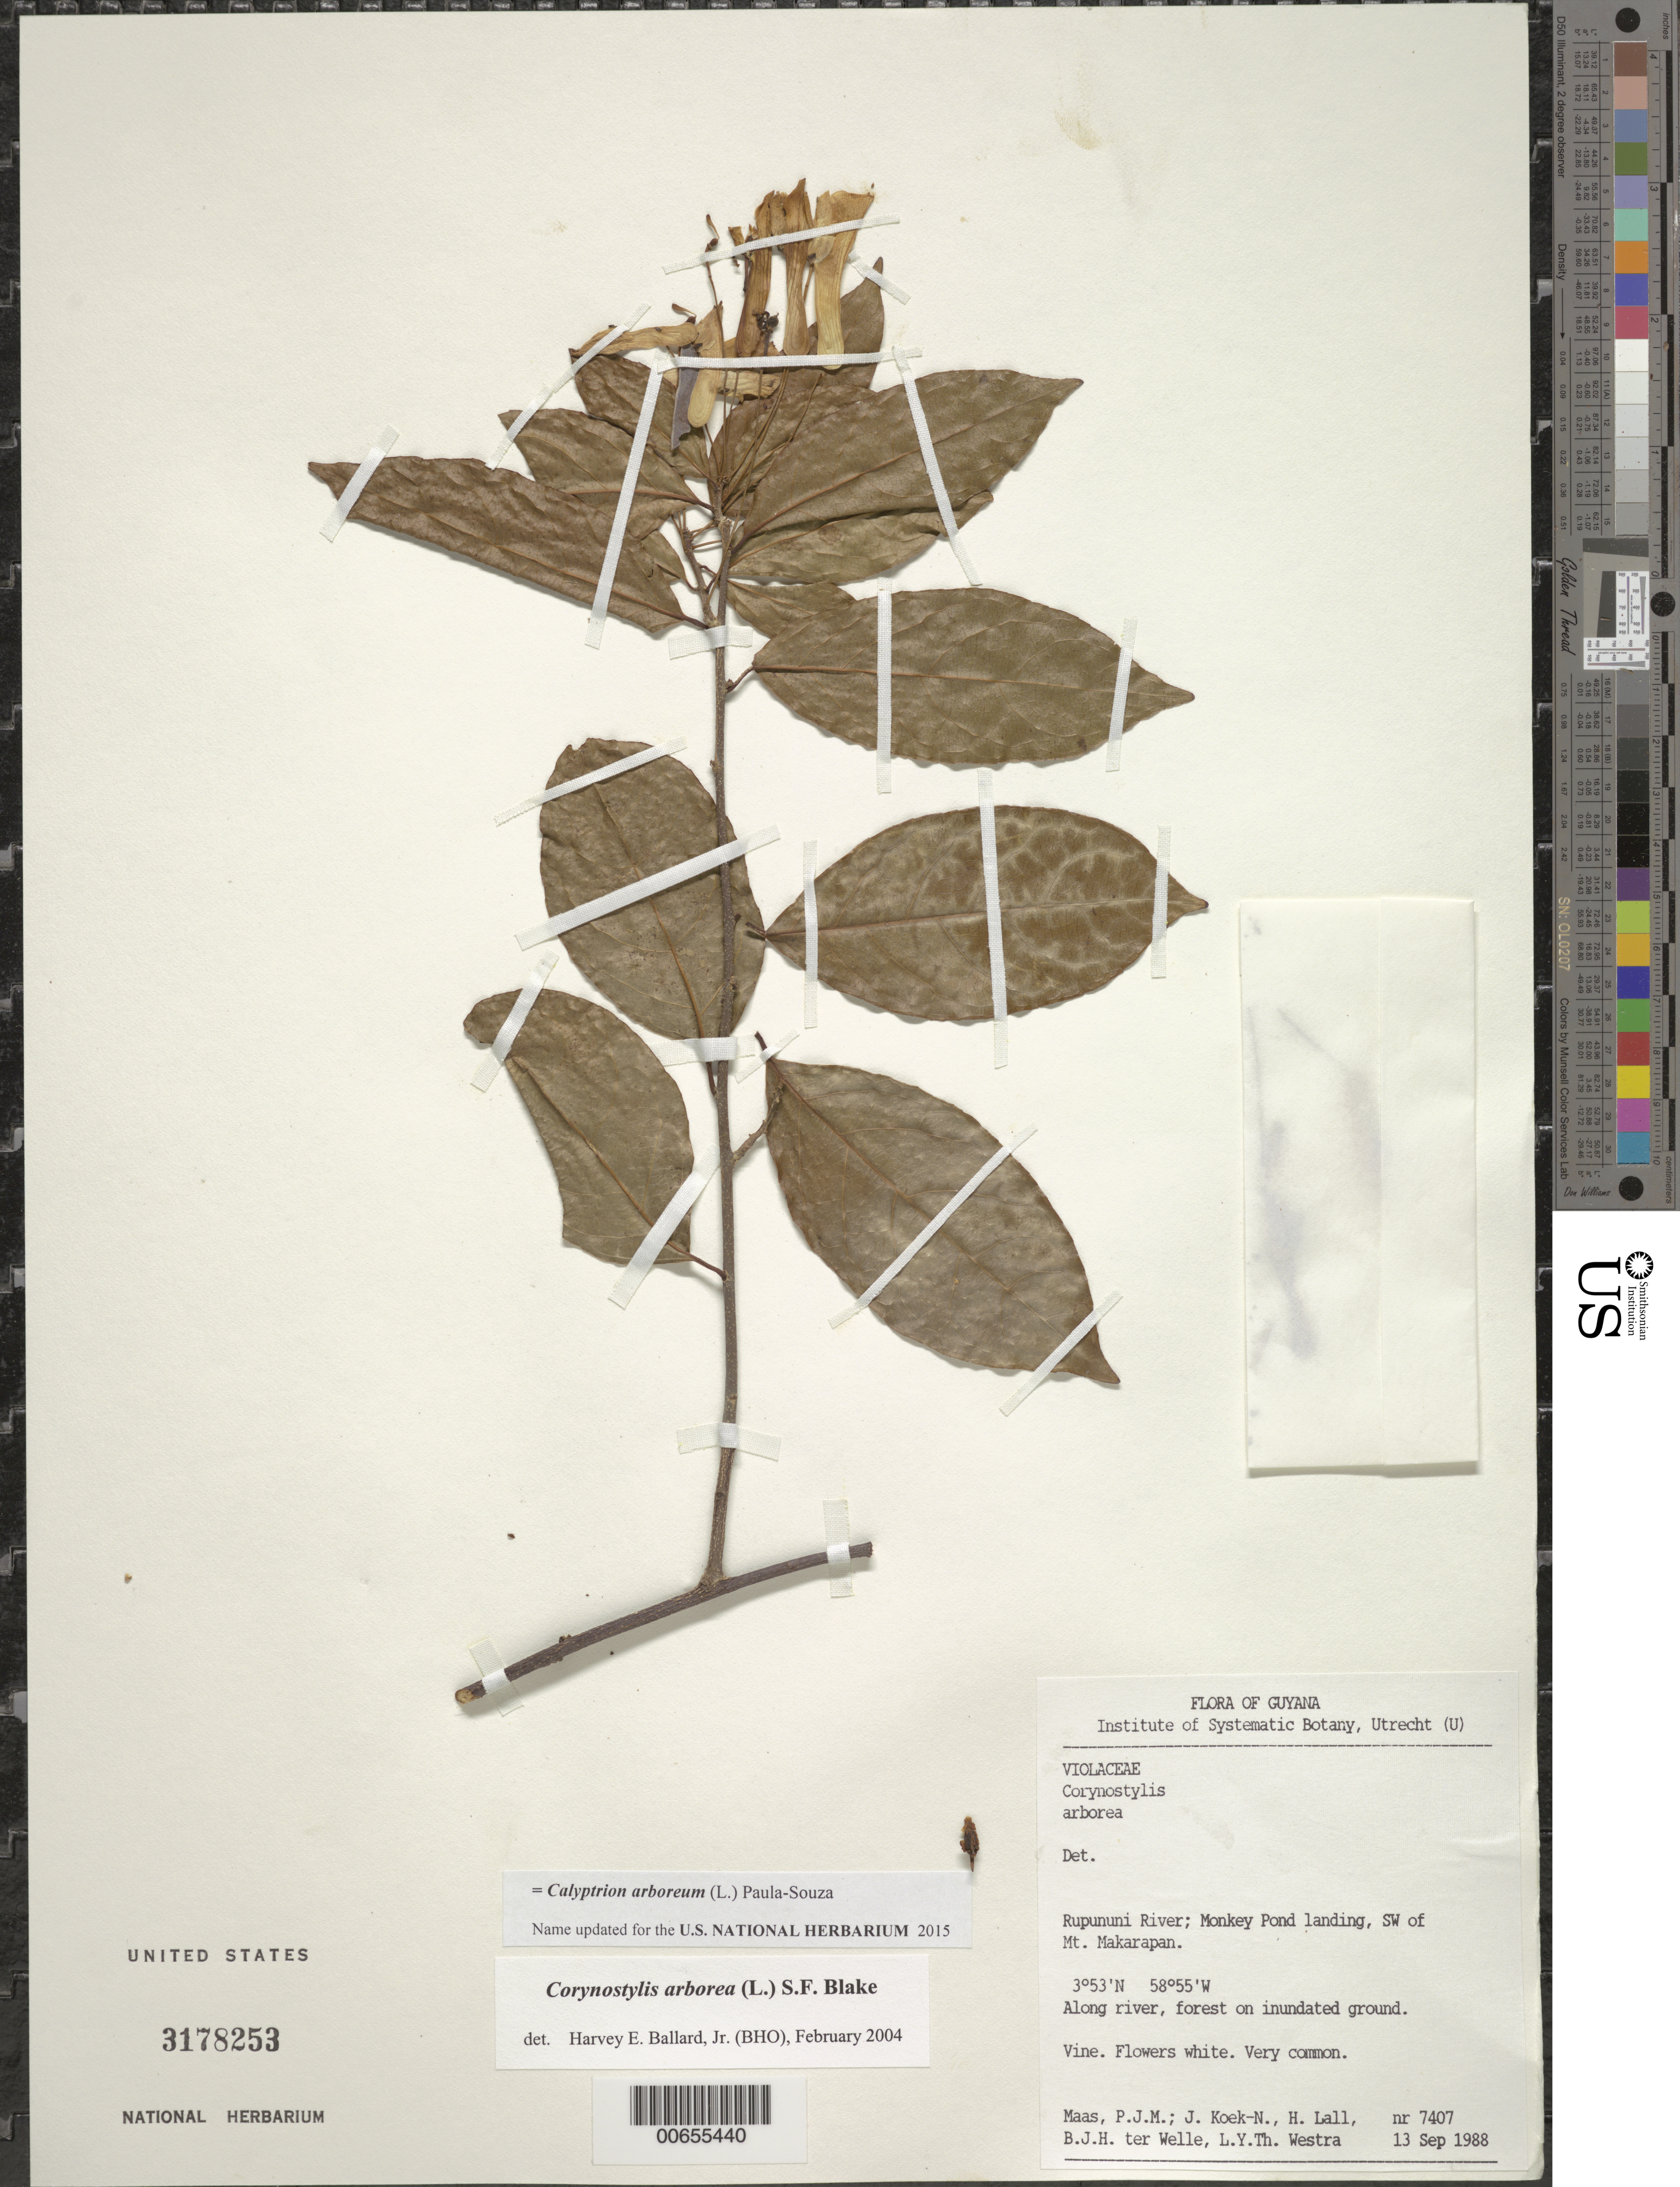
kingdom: Plantae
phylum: Tracheophyta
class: Magnoliopsida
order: Malpighiales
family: Violaceae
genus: Calyptrion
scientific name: Calyptrion arboreum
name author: (L.) Paula-Souza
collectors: P. Maas, J. Koek-Noorman, H. Lall, B. Welle & L. Y. T. Westra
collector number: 7407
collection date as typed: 13-Sep-88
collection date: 1988-09-13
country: Guyana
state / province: U. Takutu-U. Essequibo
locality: Rupununi River, Monkey Pond landing, SW of Mt. Makarapan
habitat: Along river, forest on inundated ground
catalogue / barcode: US 3178253